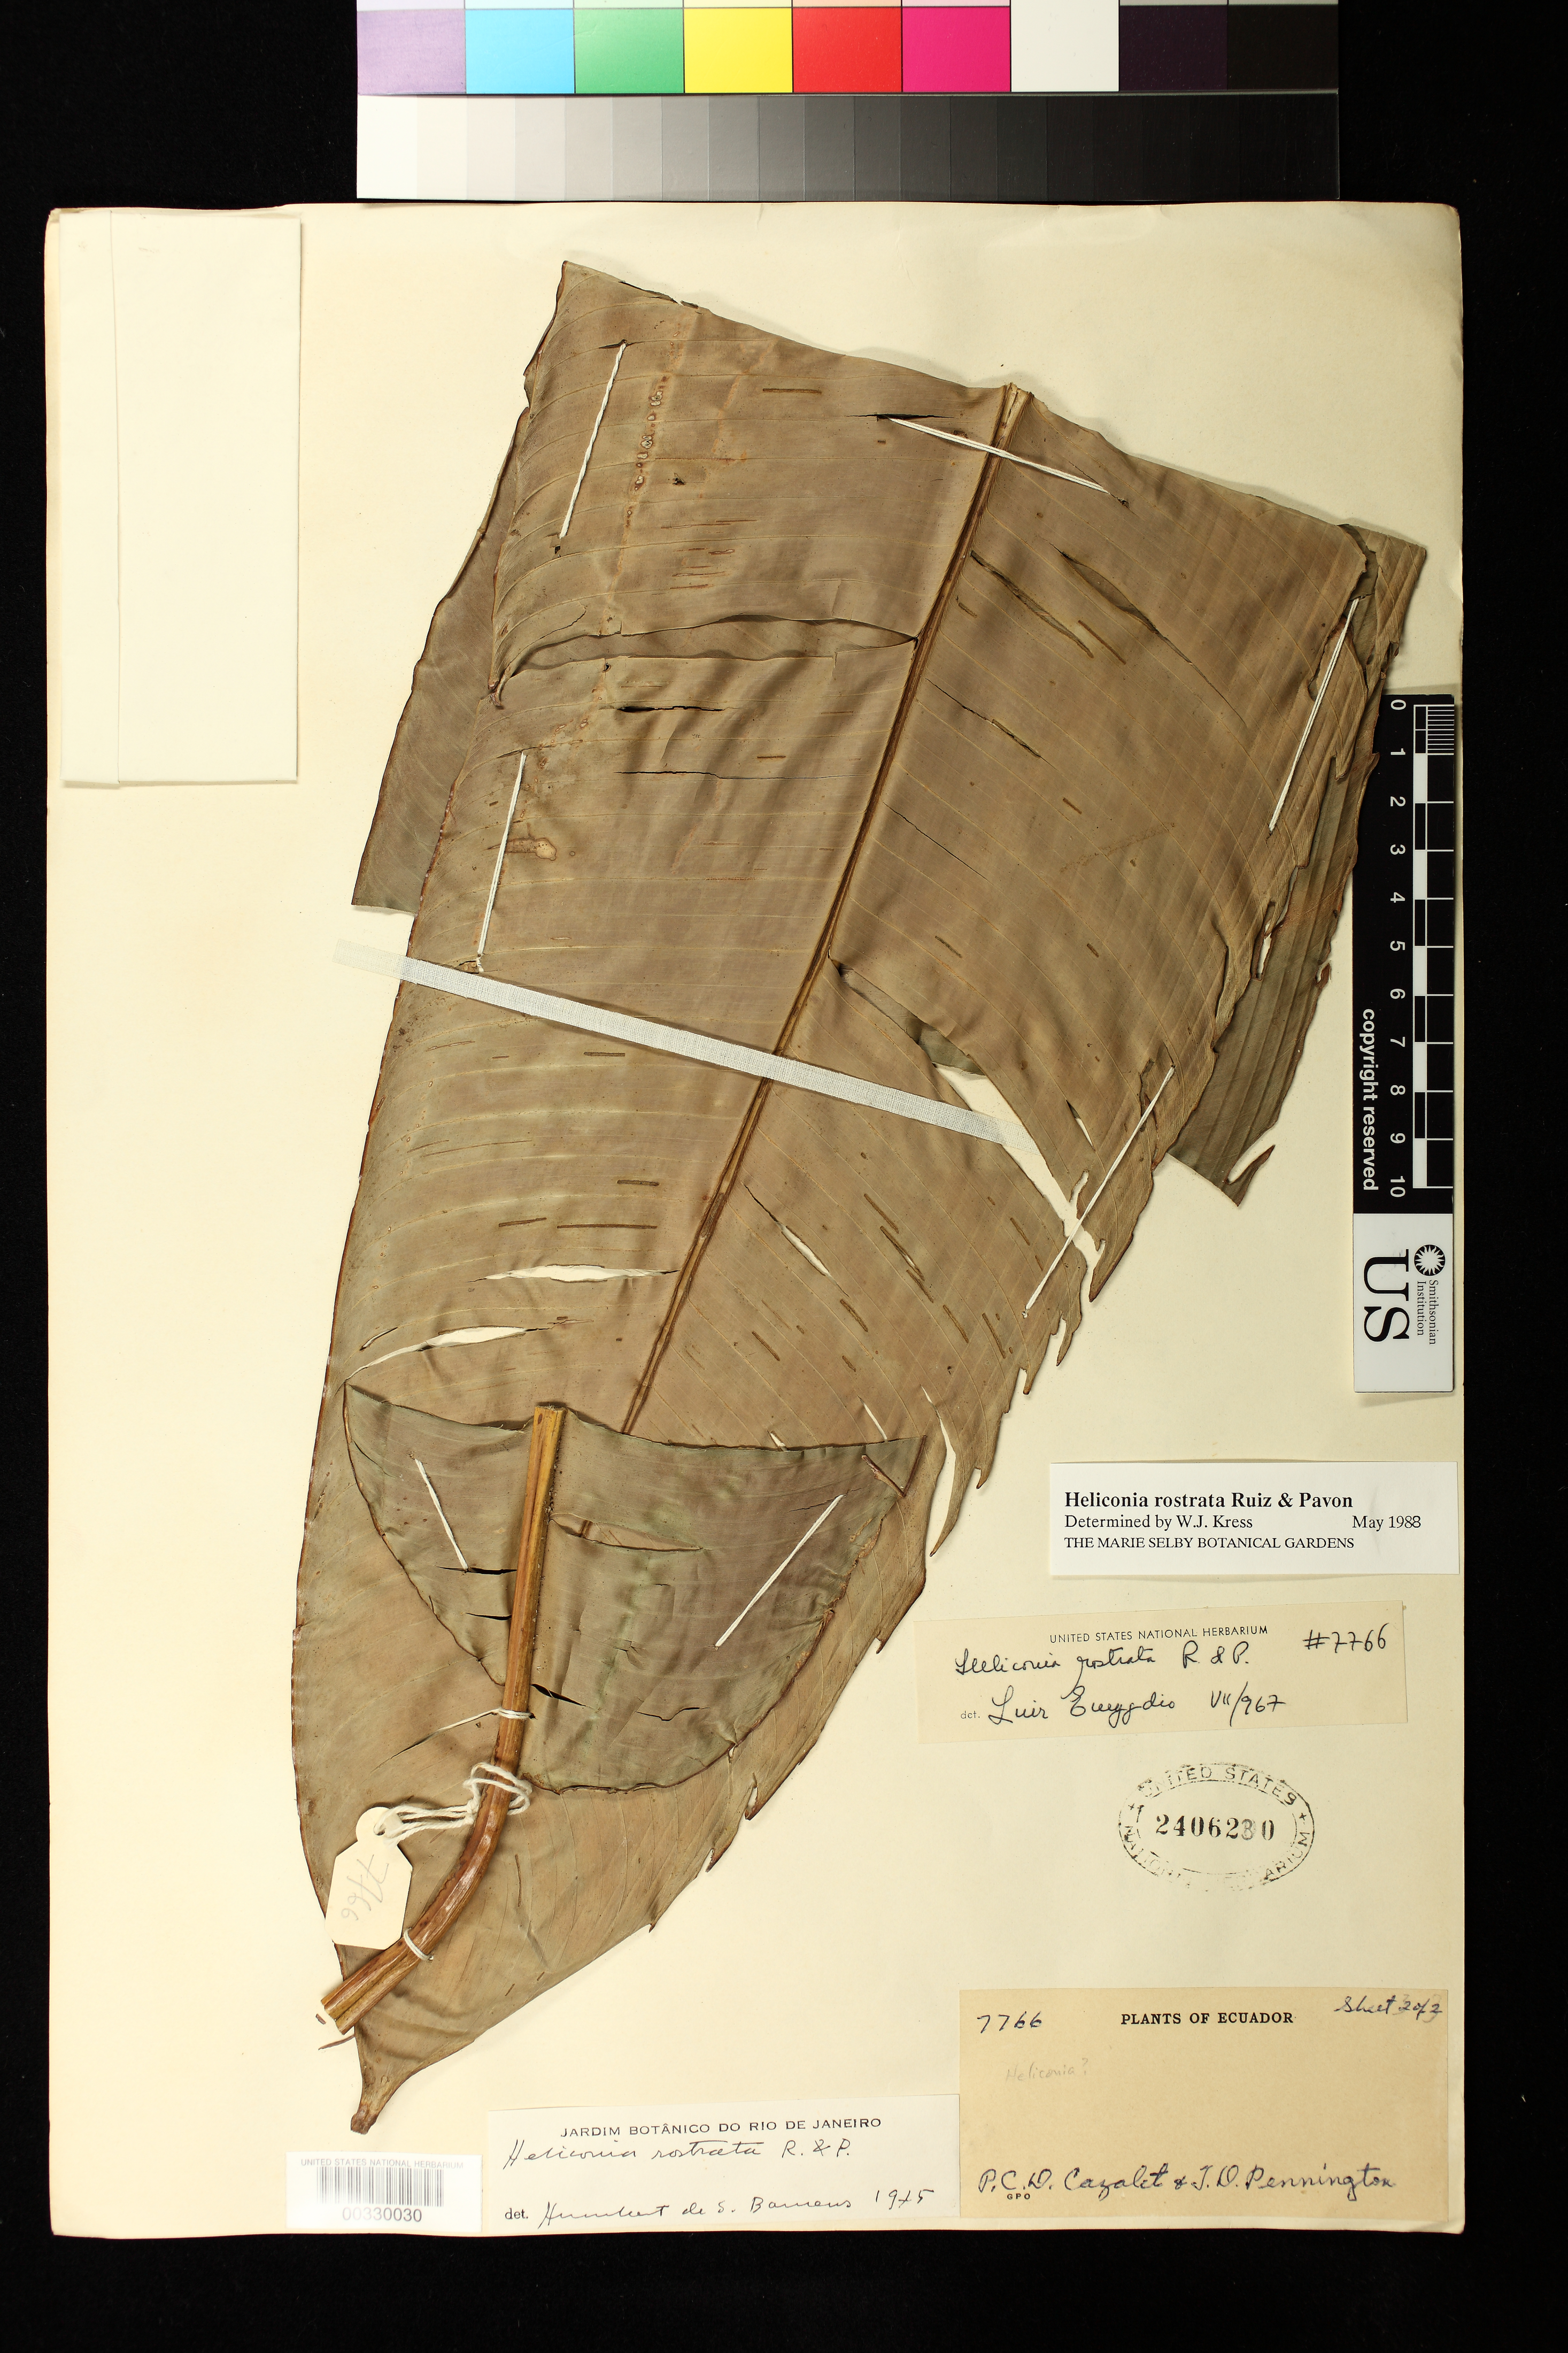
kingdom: Plantae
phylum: Tracheophyta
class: Liliopsida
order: Zingiberales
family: Heliconiaceae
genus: Heliconia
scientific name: Heliconia rostrata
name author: Ruiz & Pav.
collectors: P. Cazalet & T. D. Pennington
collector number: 7766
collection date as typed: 13 Feb 1962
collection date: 1962-02-13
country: Ecuador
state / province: Morona-Santiago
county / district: Taisha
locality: Santiago-Zamora, taisha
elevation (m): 457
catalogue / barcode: US 2406230